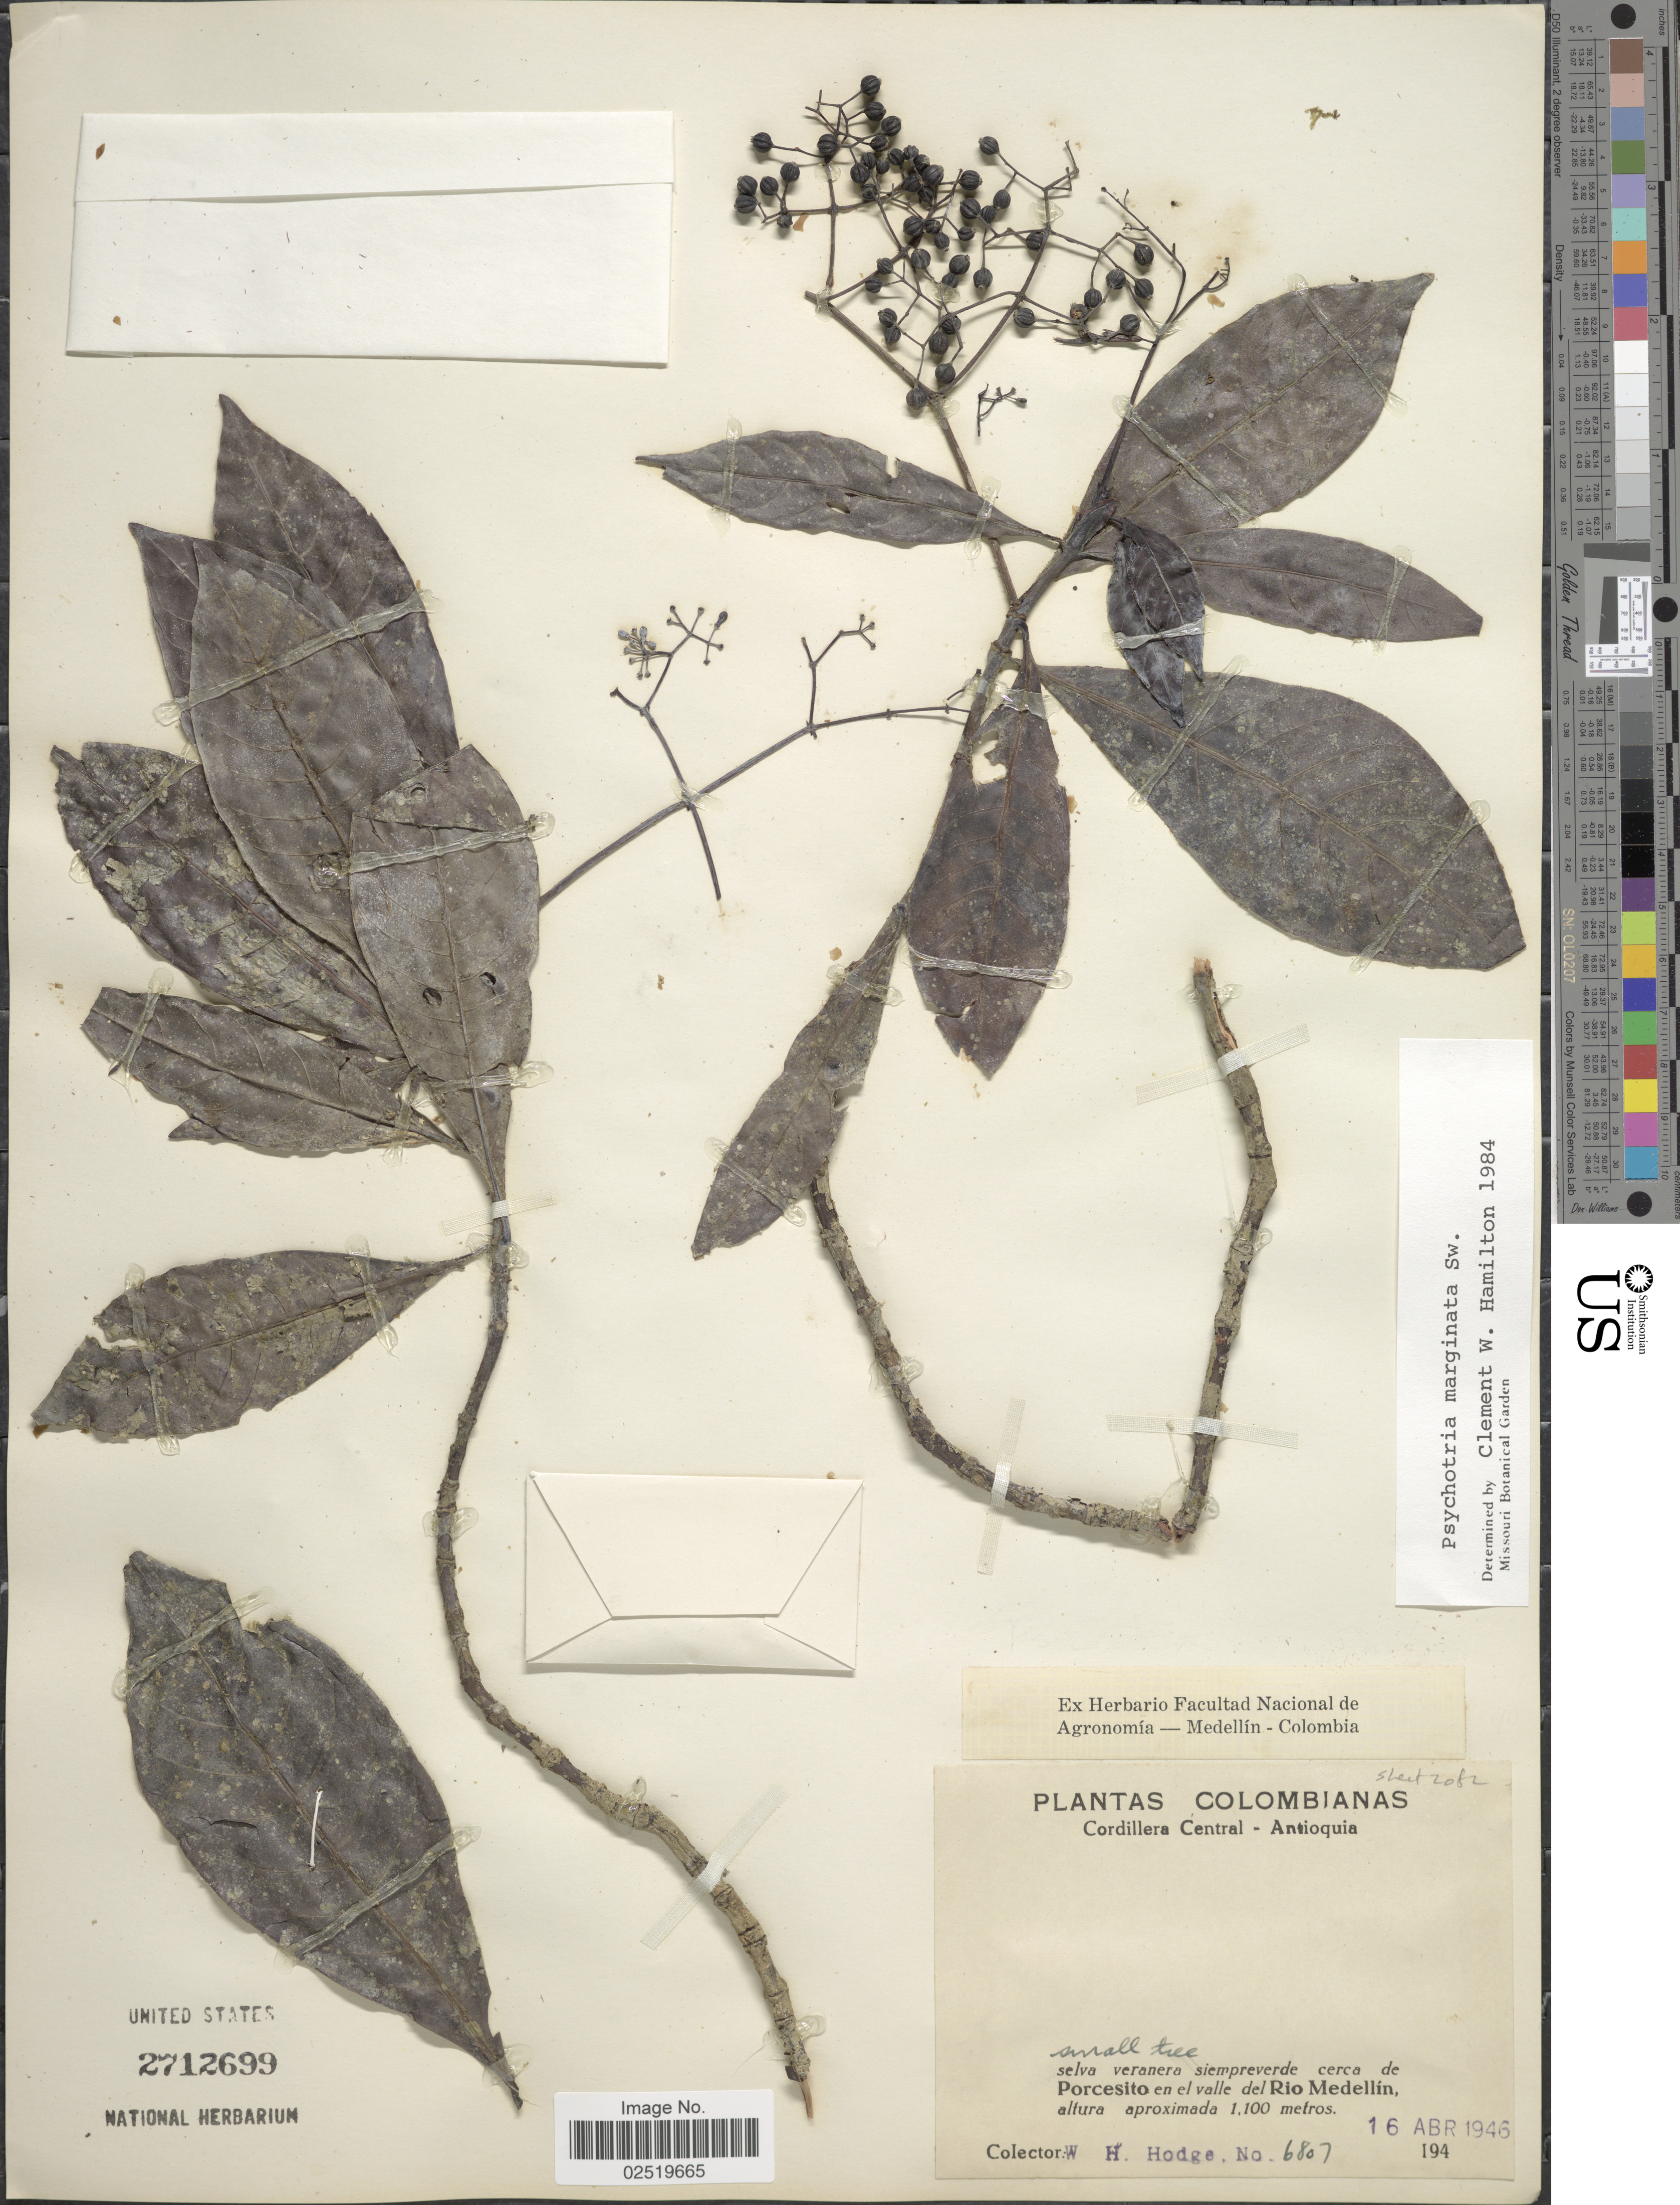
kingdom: Plantae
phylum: Tracheophyta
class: Magnoliopsida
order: Gentianales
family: Rubiaceae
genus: Psychotria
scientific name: Psychotria marginata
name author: Sw.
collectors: W. Hodge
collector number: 6807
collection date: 1946-04-16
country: Colombia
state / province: Antioquia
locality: Cordillera Central, selva veranera siempreverde cerca de Porcesito en el valle del Rio Medellin.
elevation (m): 1100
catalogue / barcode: US 2712699